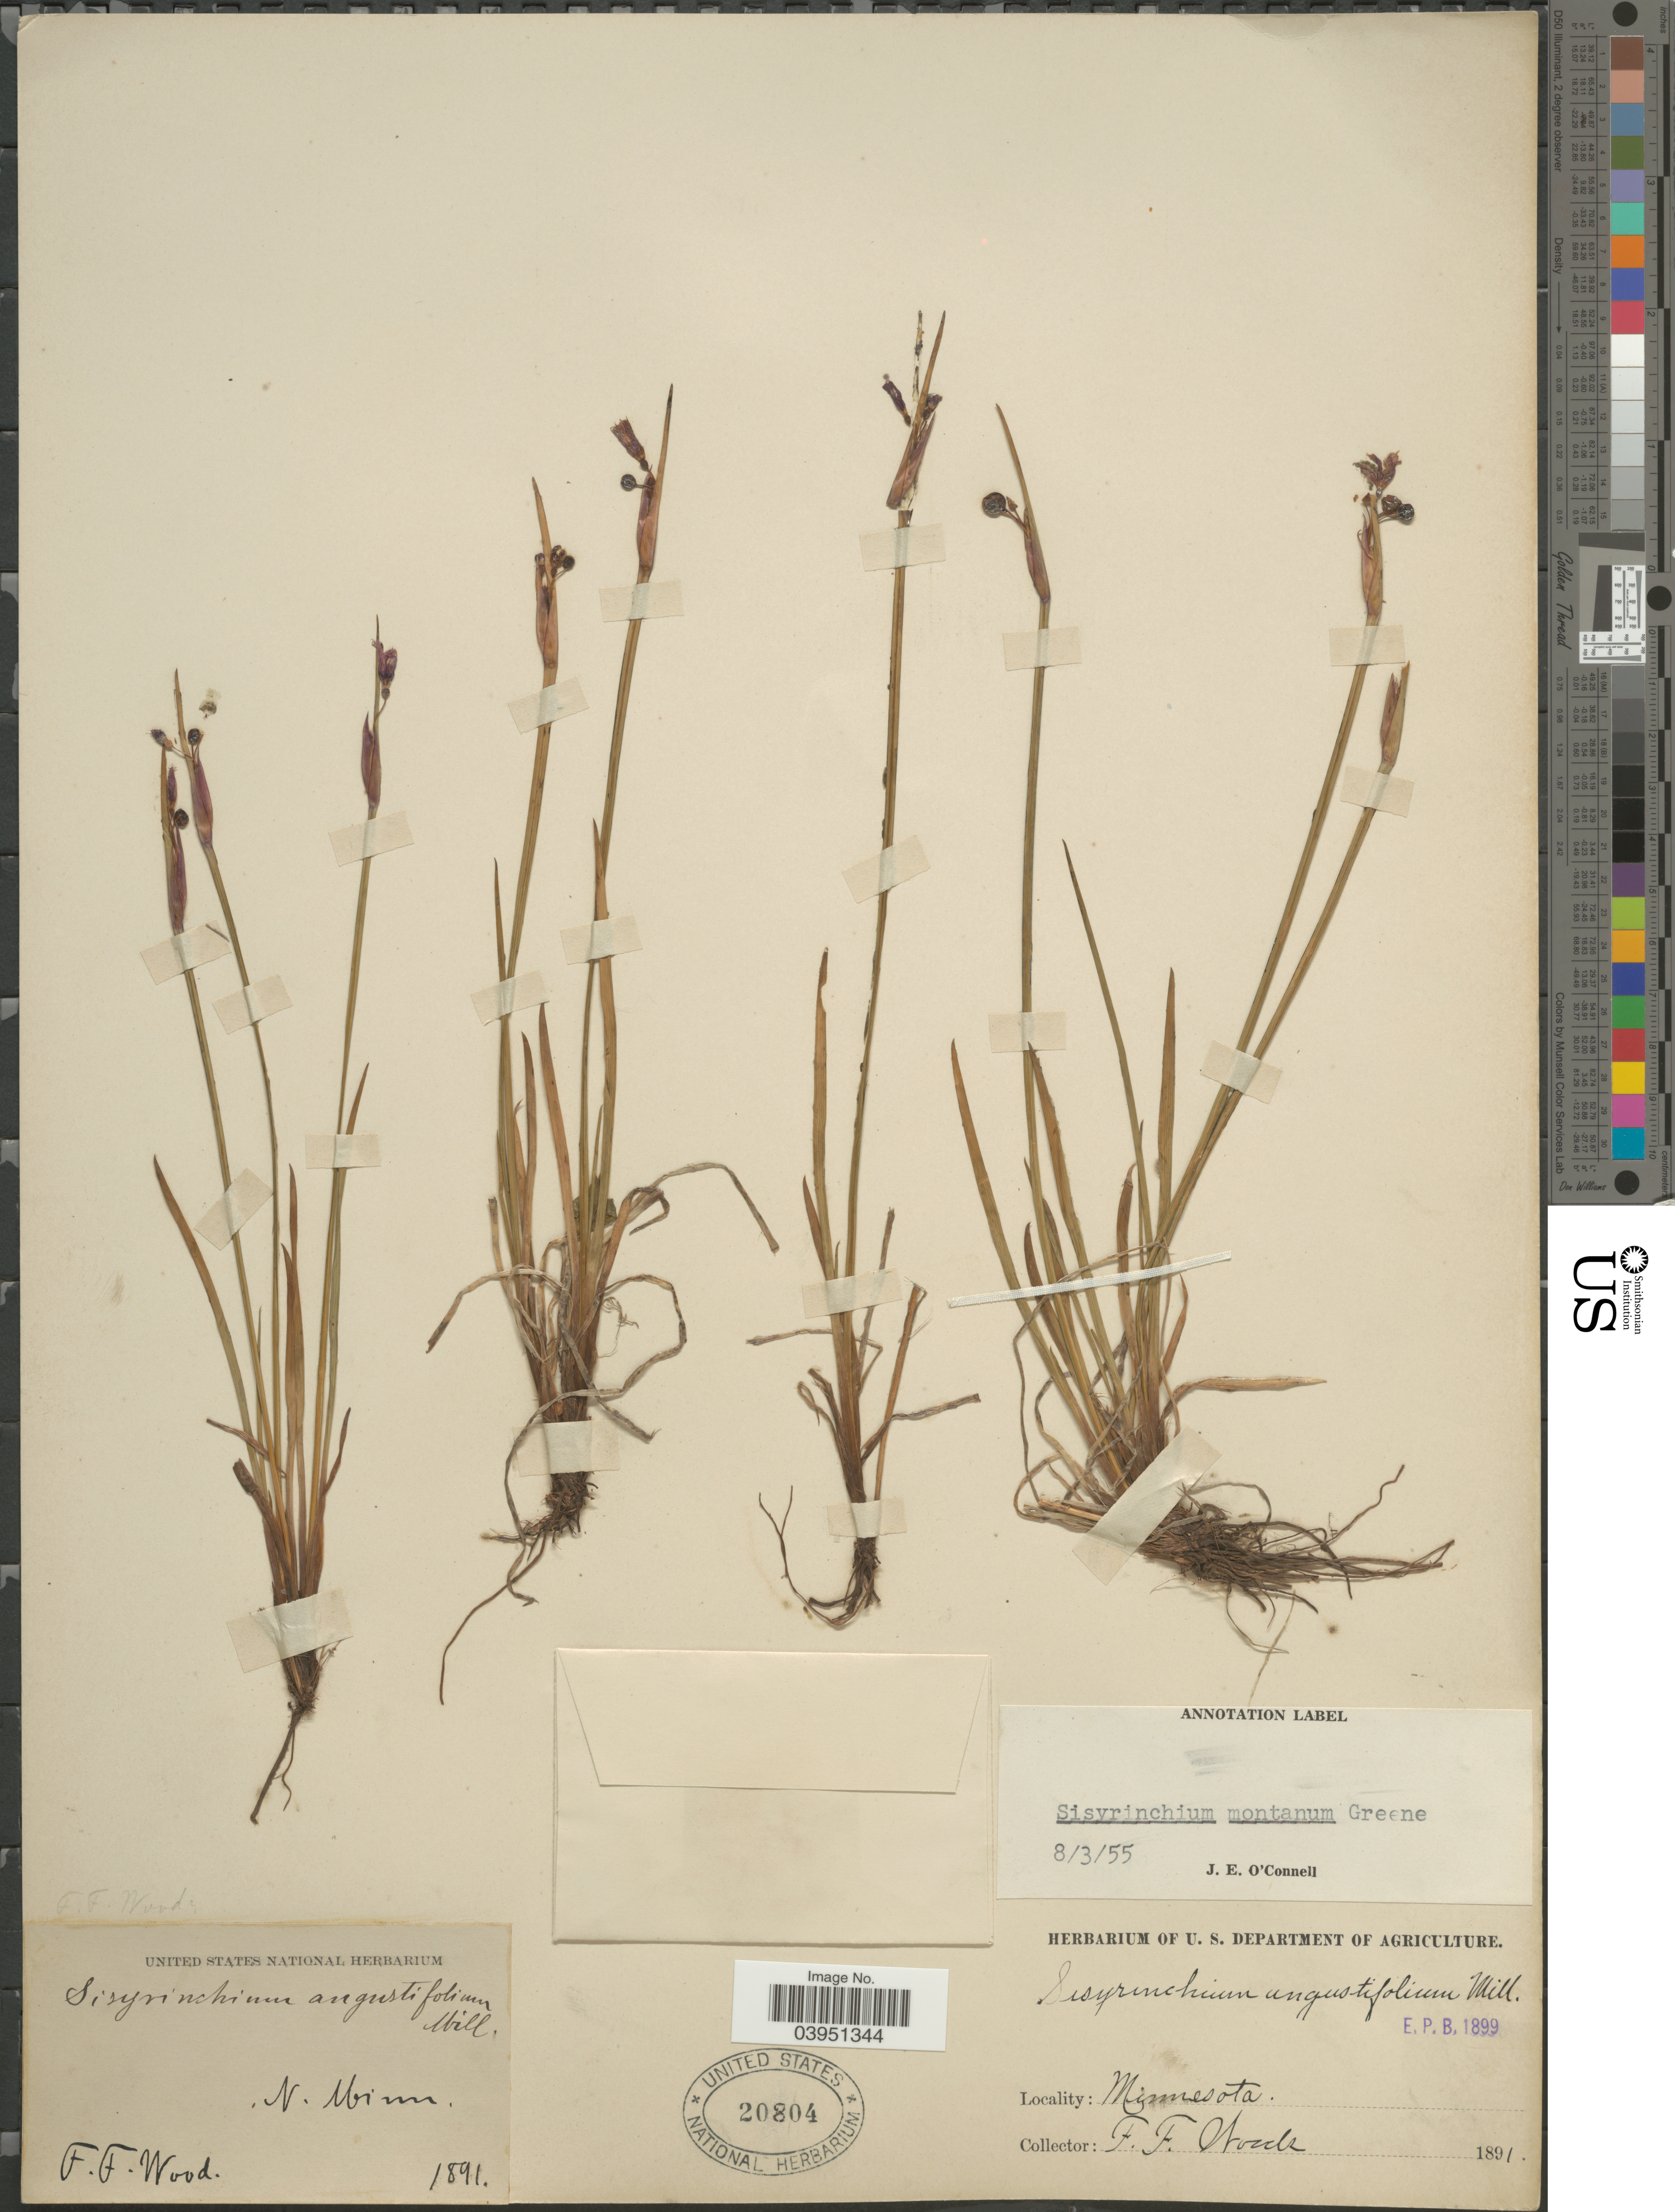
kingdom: Plantae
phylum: Tracheophyta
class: Liliopsida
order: Asparagales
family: Iridaceae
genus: Sisyrinchium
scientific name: Sisyrinchium montanum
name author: Greene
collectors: F. Wood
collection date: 1891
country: United States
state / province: Minnesota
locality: N. Minn.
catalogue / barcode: US 20804